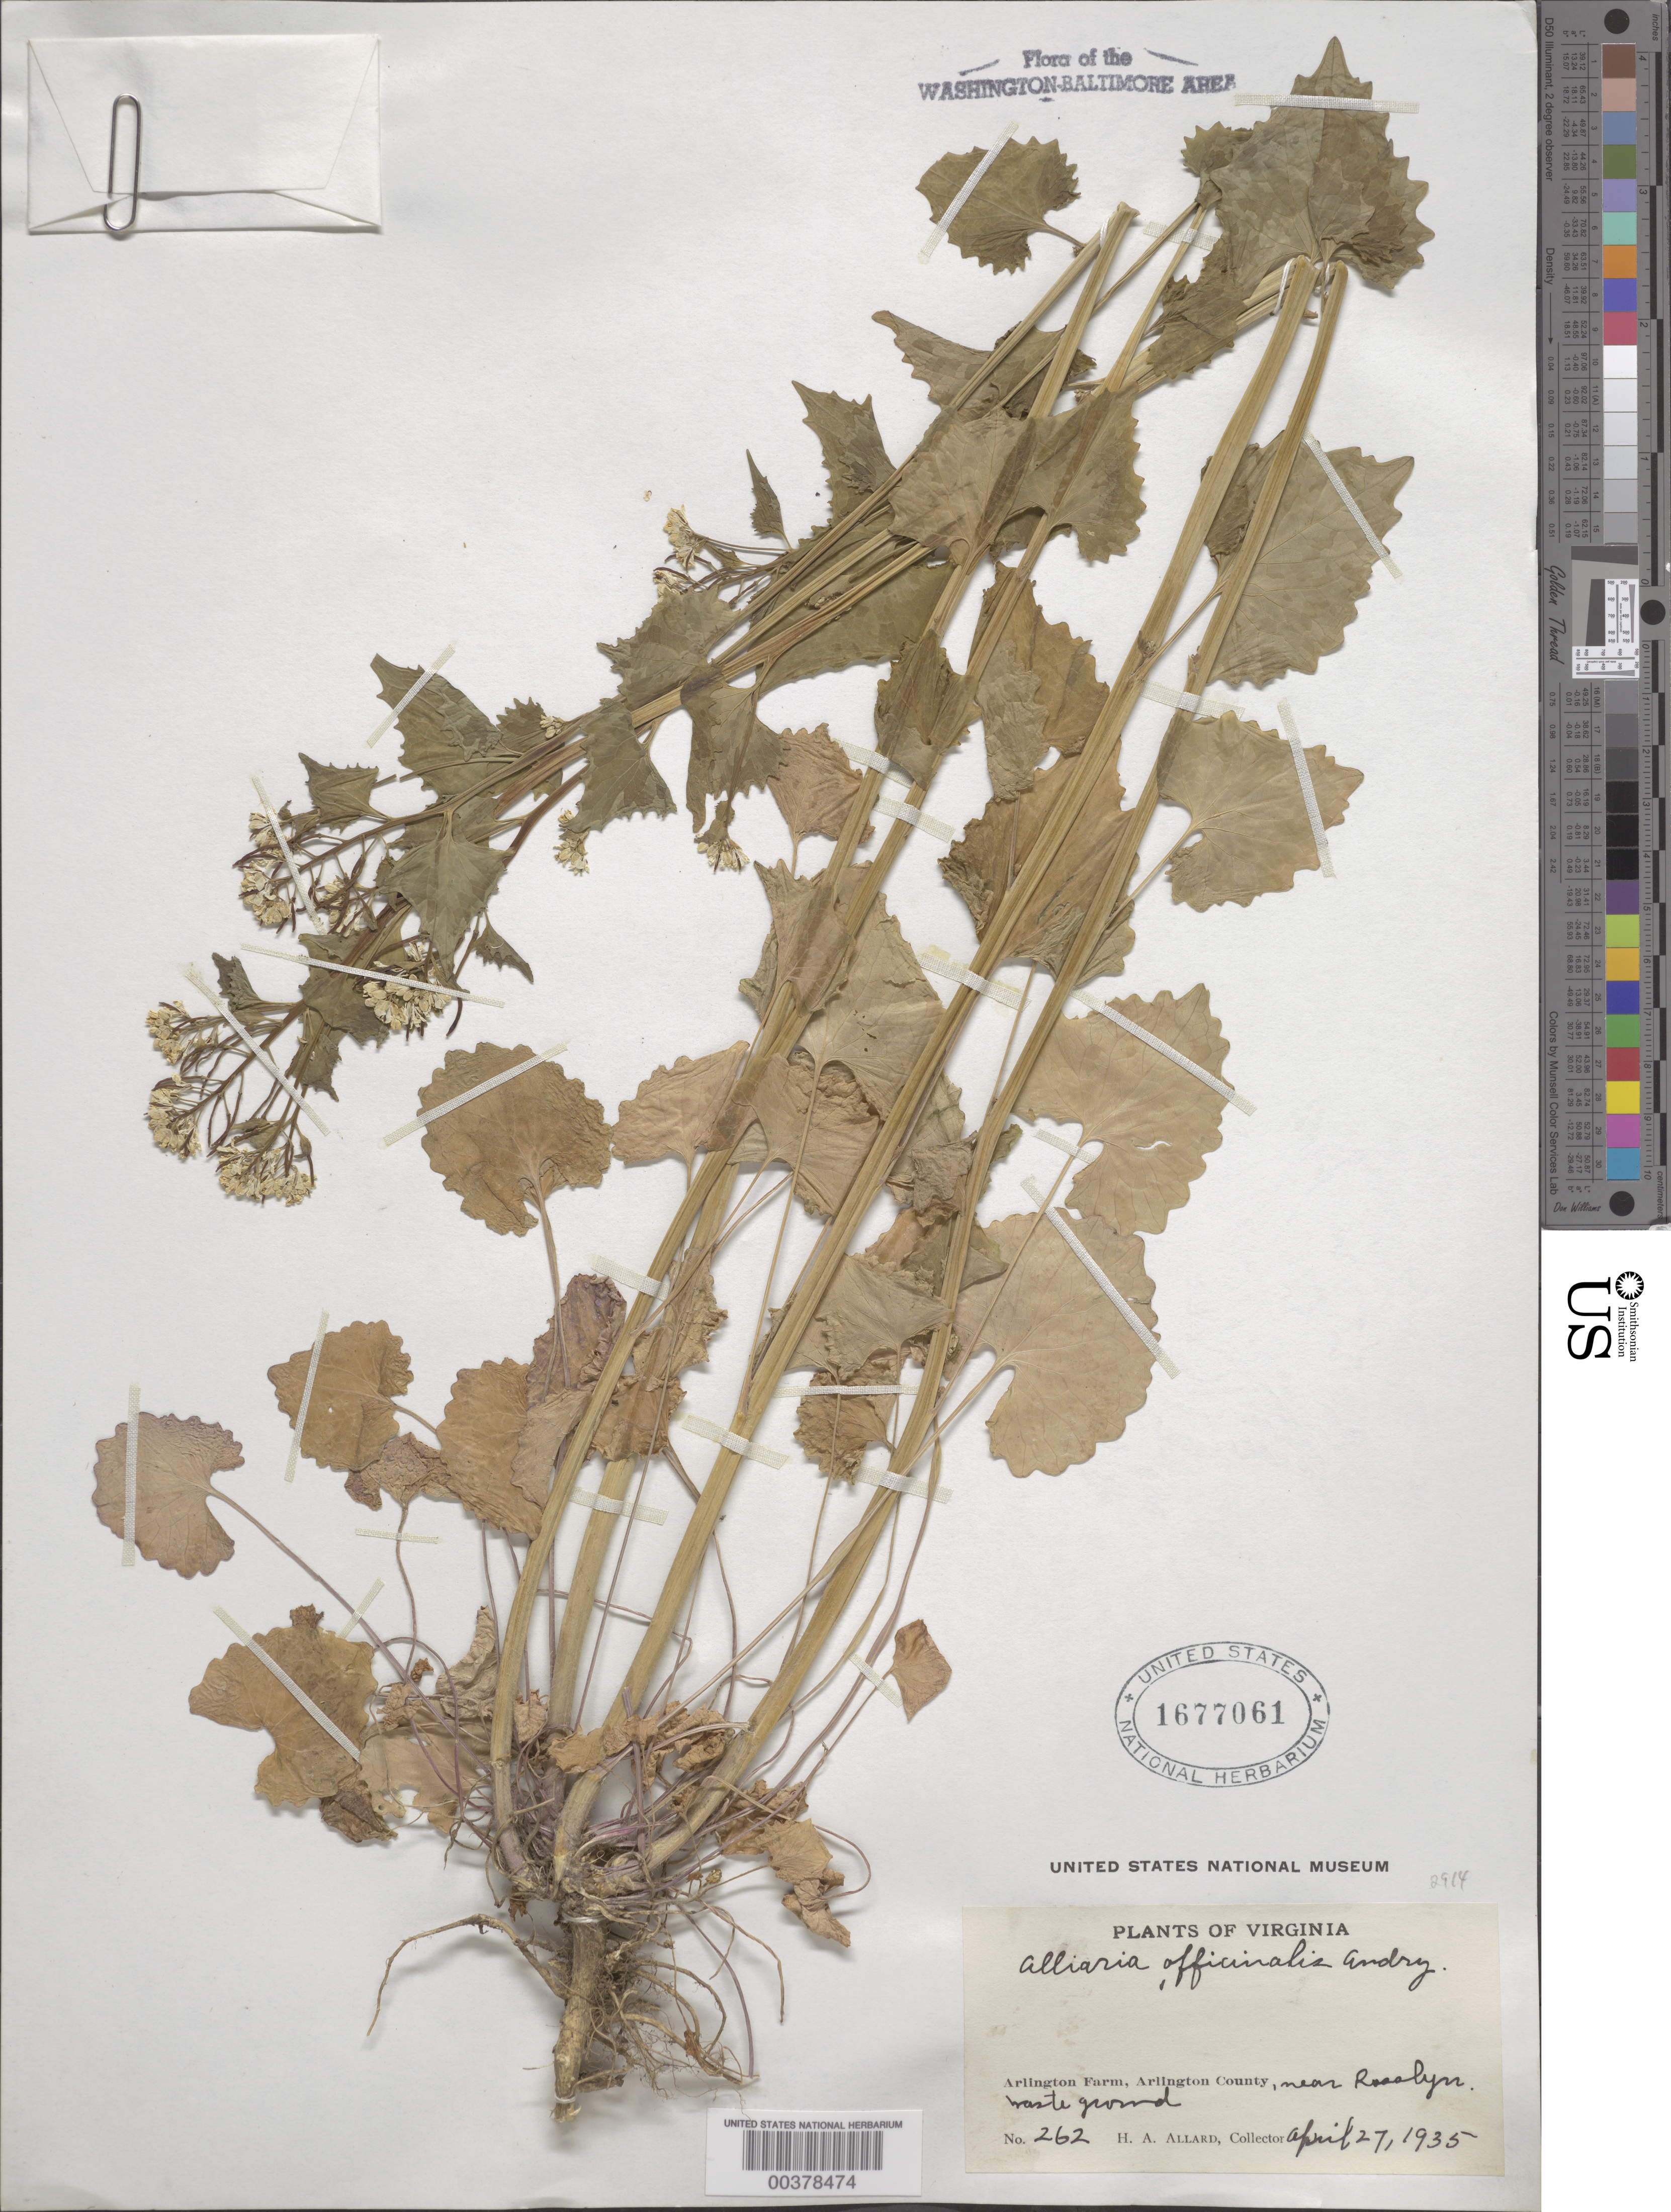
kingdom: Plantae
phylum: Tracheophyta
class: Magnoliopsida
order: Brassicales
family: Brassicaceae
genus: Alliaria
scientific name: Alliaria petiolata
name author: (M. Bieb.) Cavara & Grande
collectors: H. A. Allard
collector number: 262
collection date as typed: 27 Apr 1935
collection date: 1935-04-27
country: United States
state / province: Virginia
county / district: Arlington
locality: Arlington Farm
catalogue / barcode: US 1677061